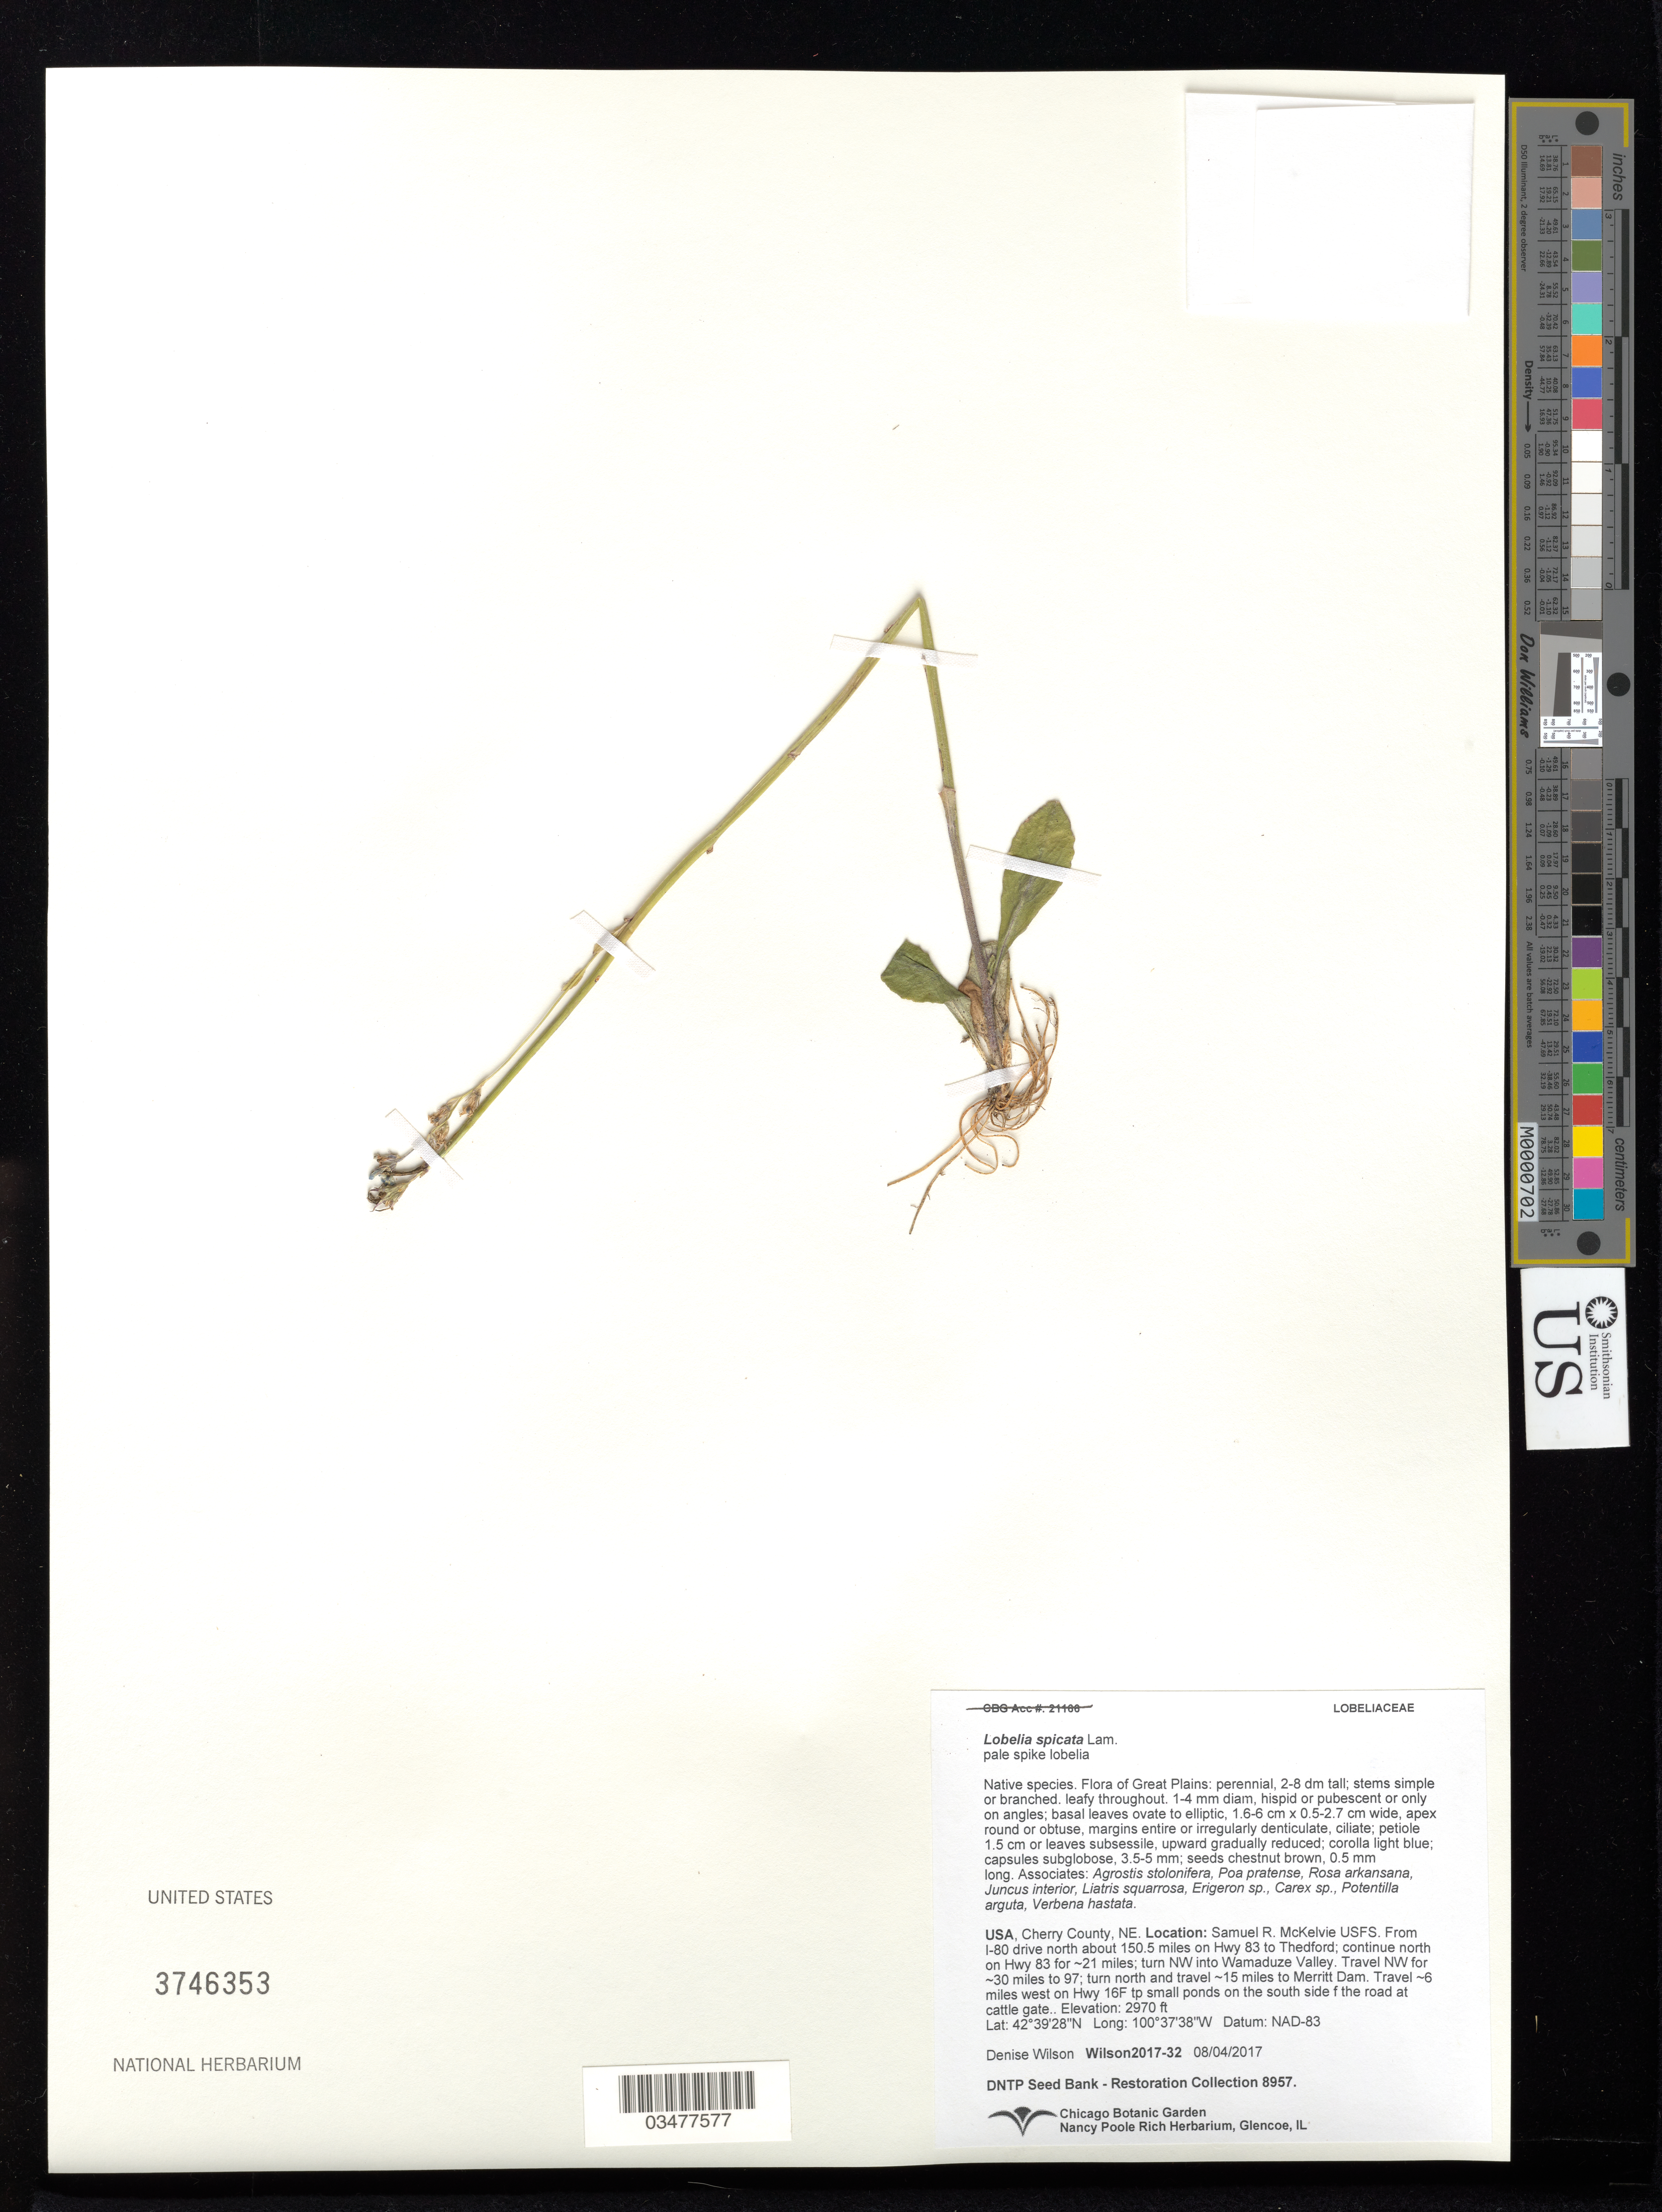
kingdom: Plantae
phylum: Tracheophyta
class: Magnoliopsida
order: Asterales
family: Campanulaceae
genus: Lobelia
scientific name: Lobelia spicata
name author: Lam.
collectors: D. Wilson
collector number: Wilson2017-32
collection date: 2017-08-04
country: United States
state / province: Nebraska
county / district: Cherry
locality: Samuel R McKelvie USFS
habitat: With Poa pratense, Rosa arkansana, Carex sp., etc.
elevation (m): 905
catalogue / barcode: US 3746353